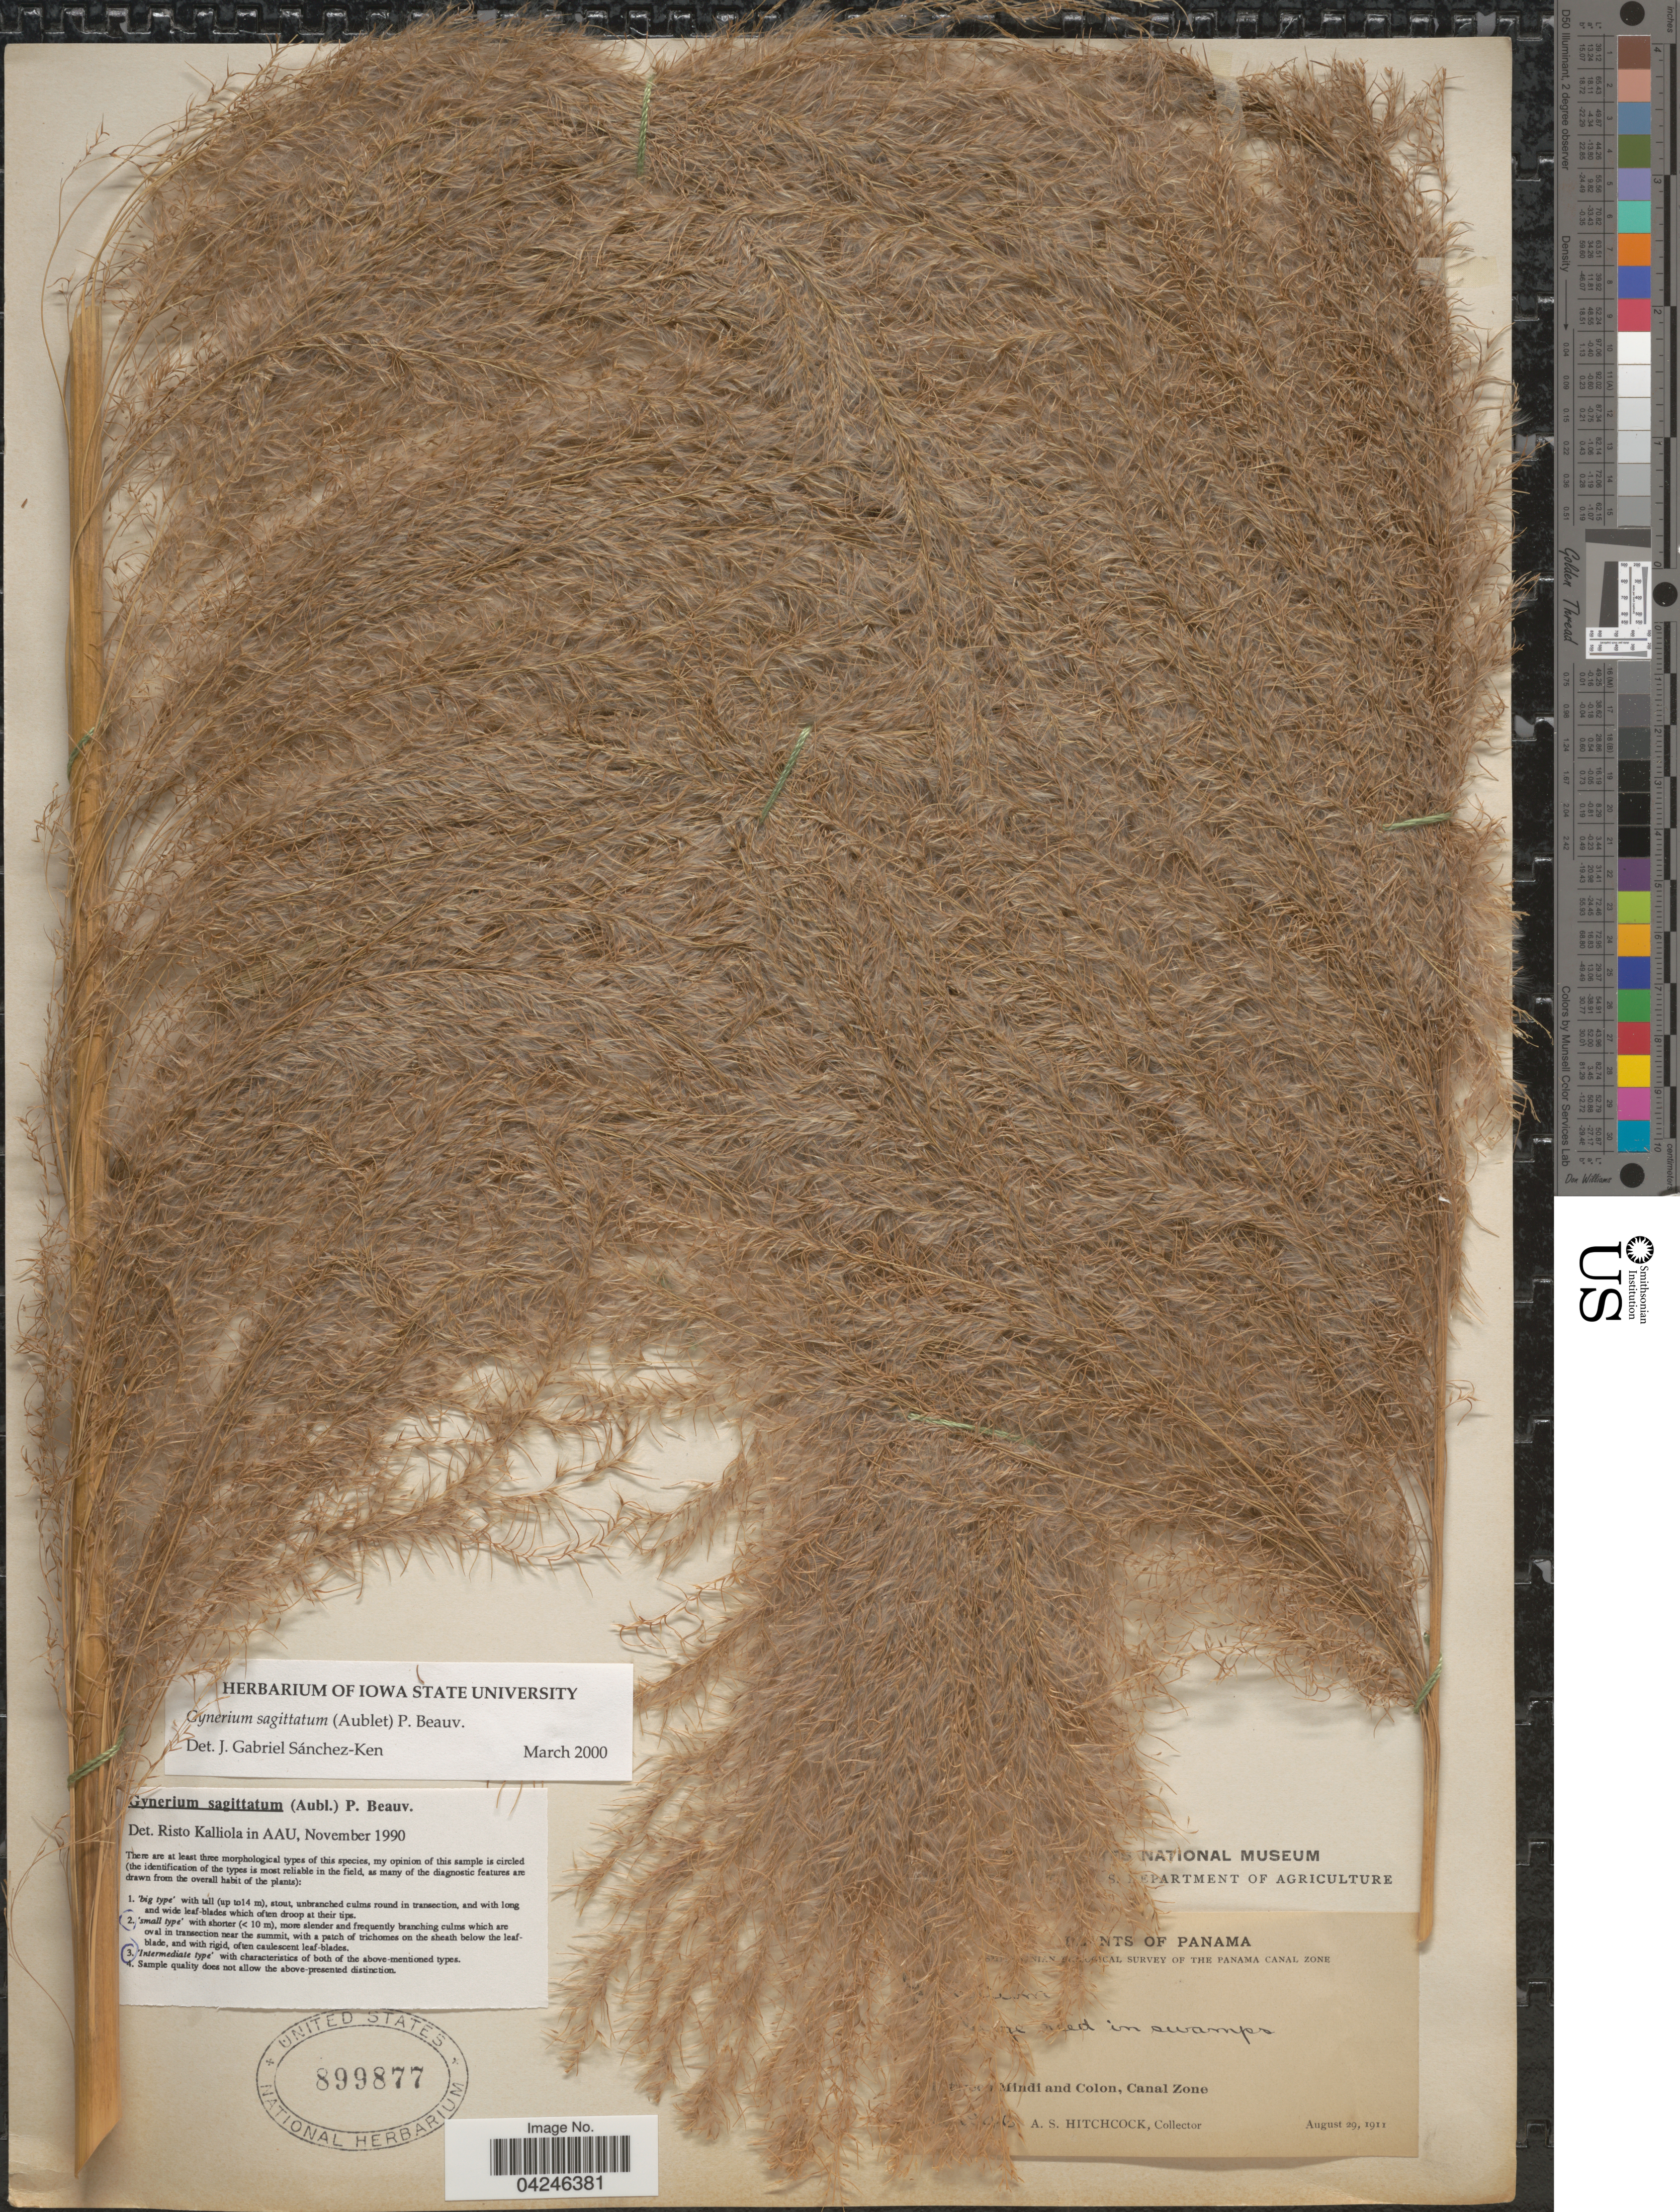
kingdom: Plantae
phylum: Tracheophyta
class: Liliopsida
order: Poales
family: Poaceae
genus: Gynerium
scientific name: Gynerium sagittatum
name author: (Aubl.) P. Beauv.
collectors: A. S. Hitchcock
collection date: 1911-08-29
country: Panama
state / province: Colón / Panamá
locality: Between Mindi and Colon, Canal Zone.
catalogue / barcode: US 899877